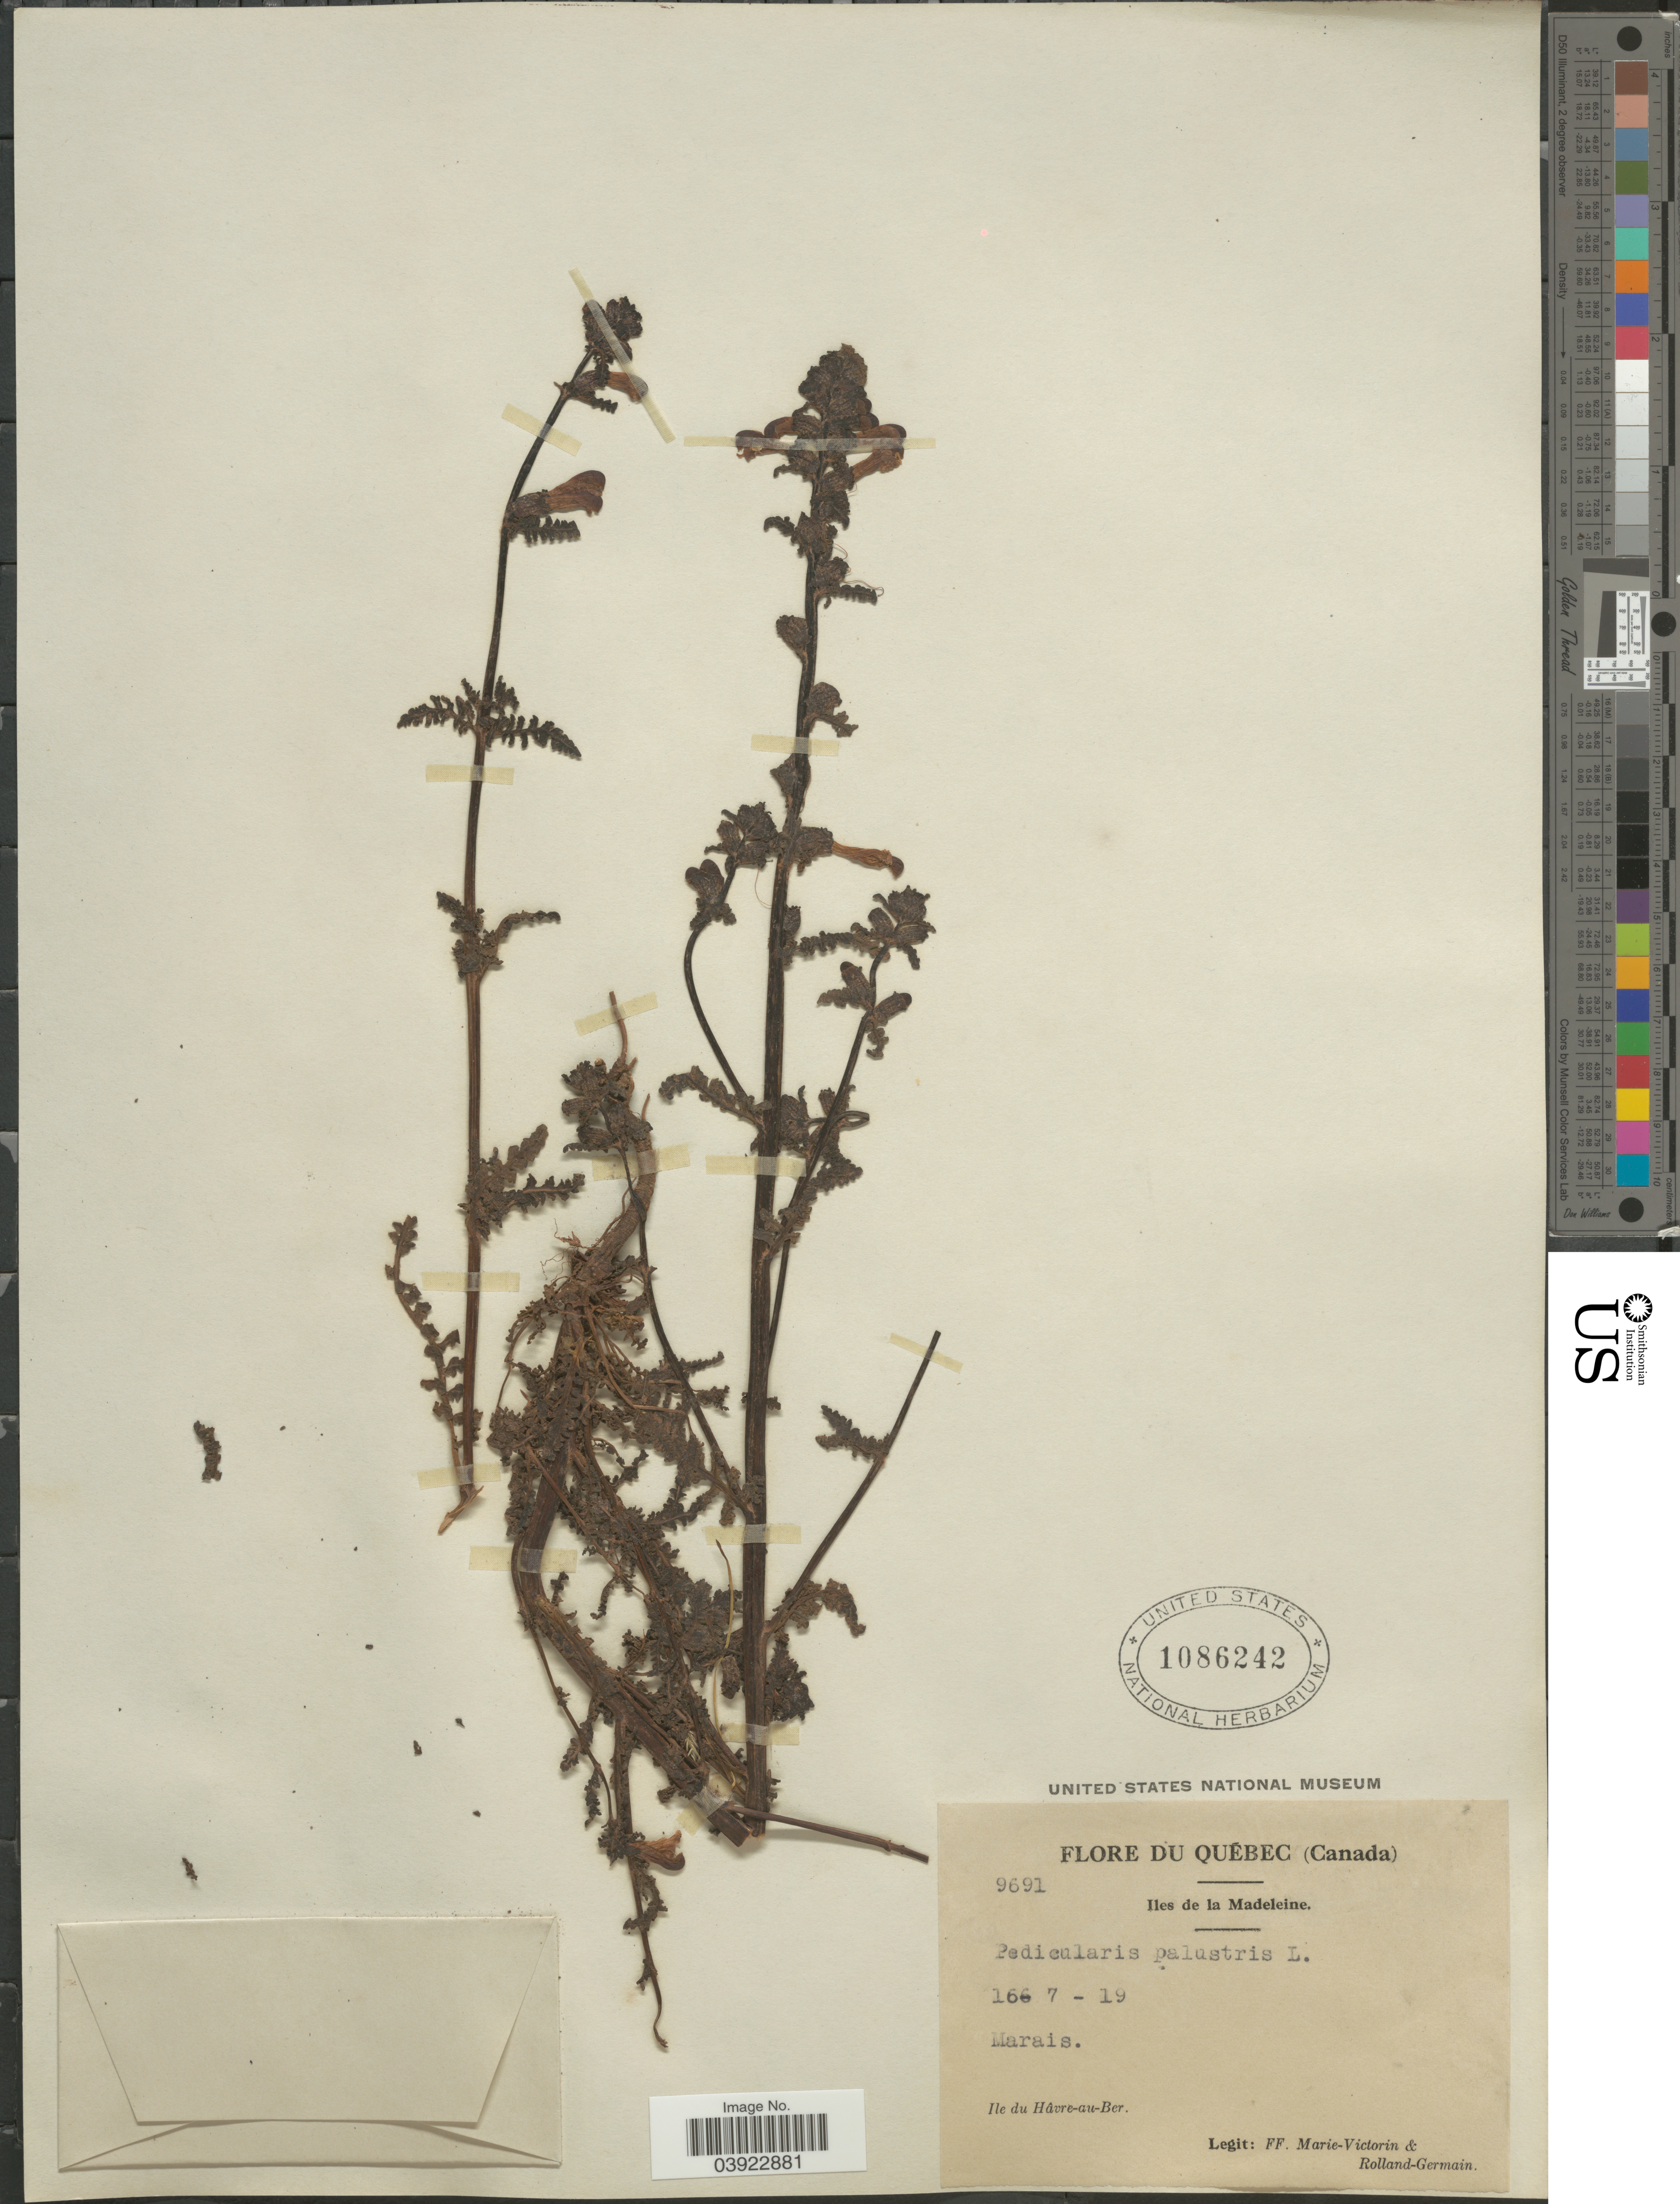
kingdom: Plantae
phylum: Tracheophyta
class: Magnoliopsida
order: Lamiales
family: Orobanchaceae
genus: Pedicularis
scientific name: Pedicularis palustris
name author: L.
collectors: F. Marie-Victorin & Rolland-Germain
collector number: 9691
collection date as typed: Transcribed d/m/y: 16/7/19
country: Canada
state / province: Quebec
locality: Iles de la Madeleine. Marais.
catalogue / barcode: US 1086242